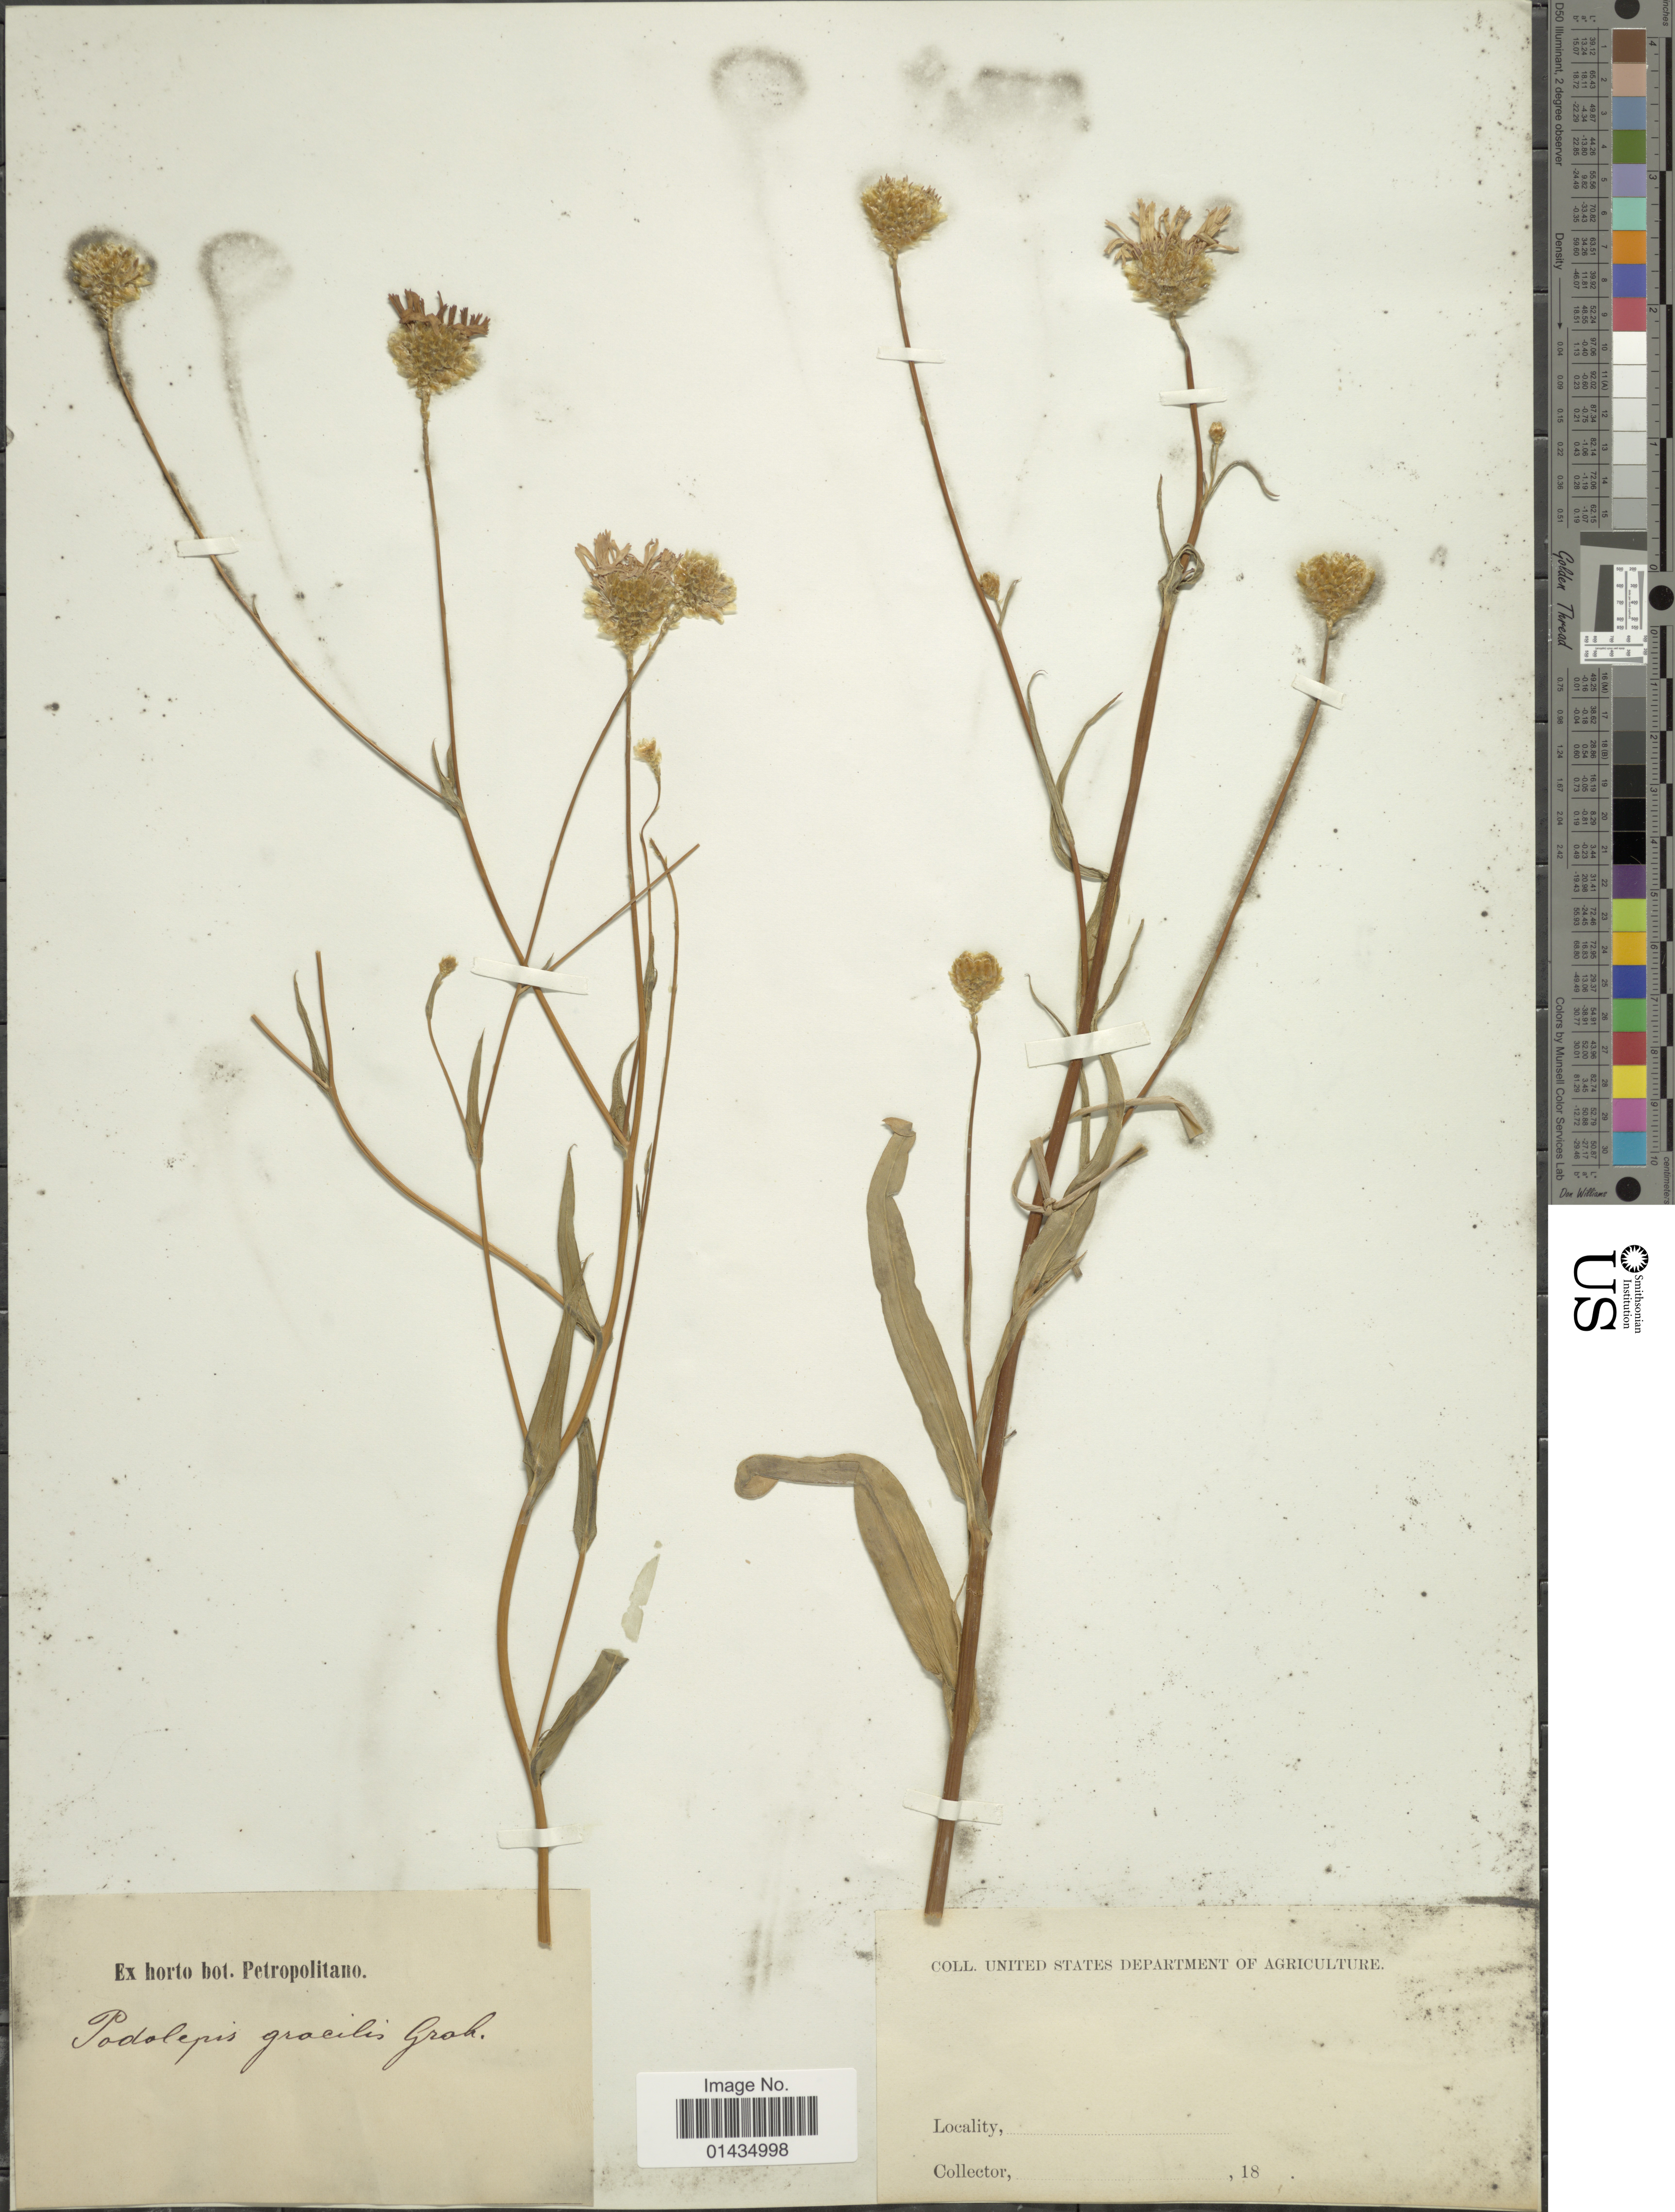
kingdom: Plantae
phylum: Tracheophyta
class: Magnoliopsida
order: Asterales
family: Asteraceae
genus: Podolepis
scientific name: Podolepis gracilis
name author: (Lehm.) Graham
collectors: ex Horto Bot. Petropolitano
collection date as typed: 18